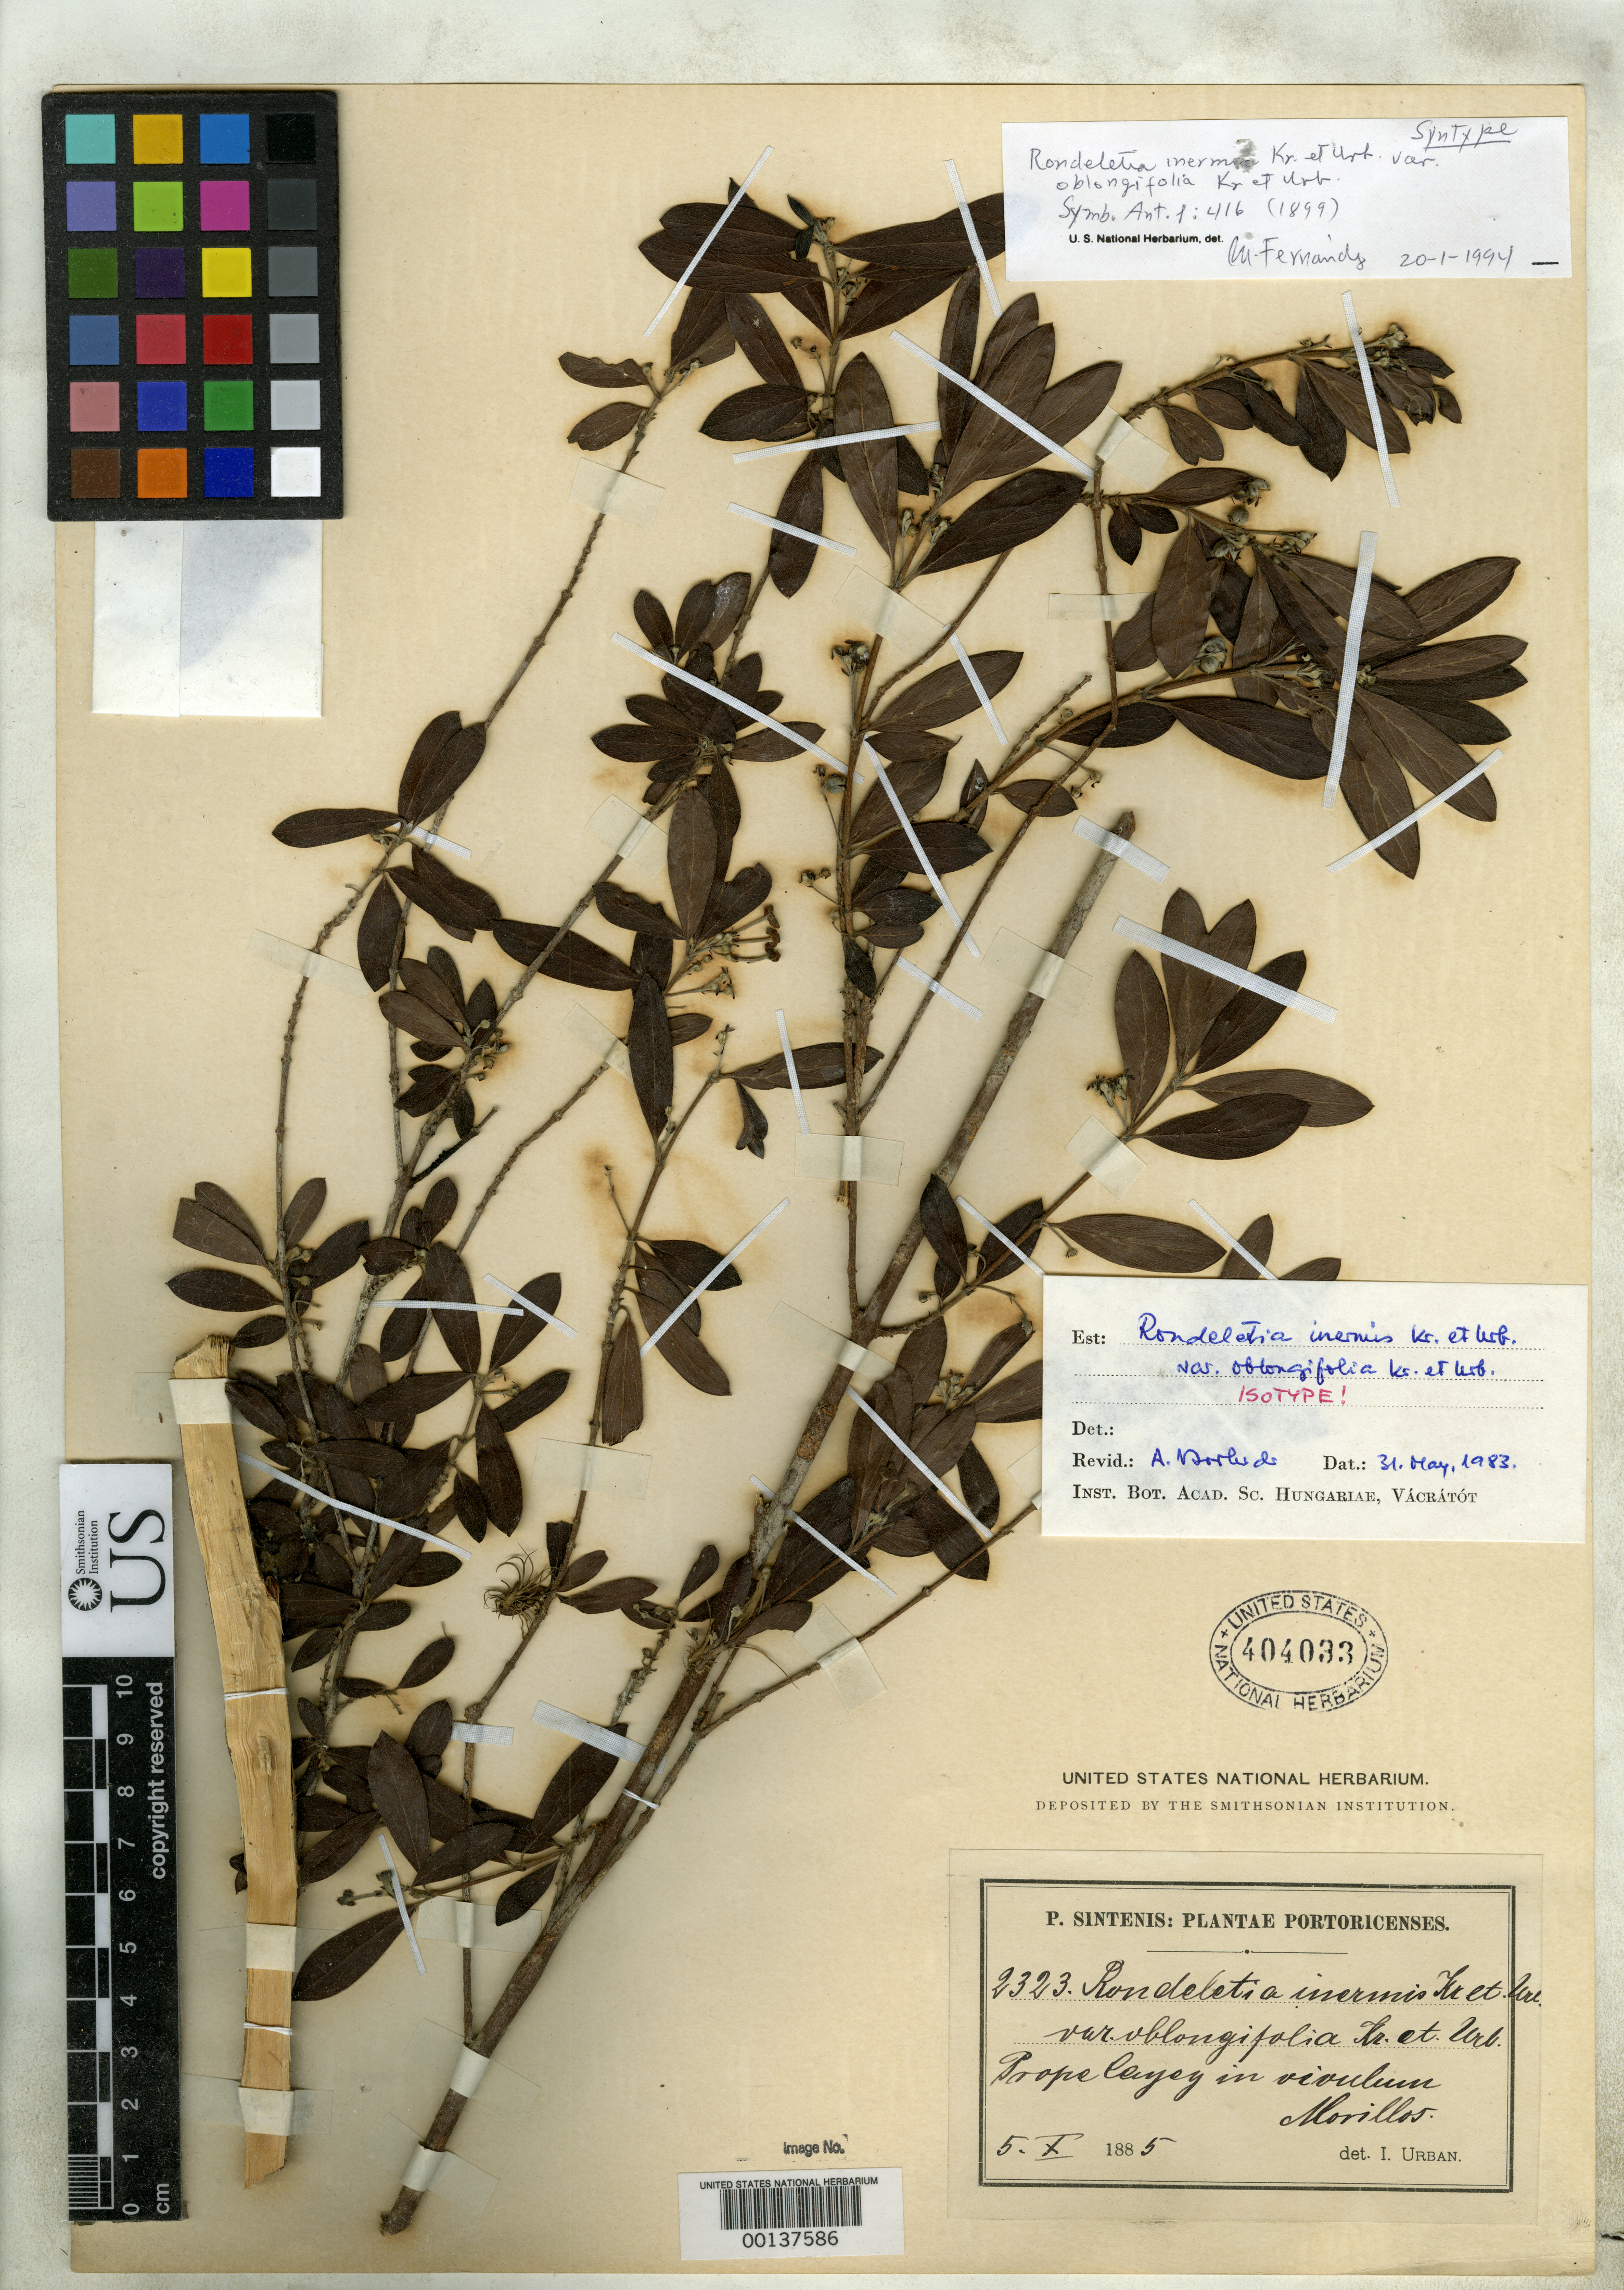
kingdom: Plantae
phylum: Tracheophyta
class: Magnoliopsida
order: Gentianales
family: Rubiaceae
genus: Rondeletia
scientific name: Rondeletia inermis var. oblongifolia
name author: Krug & Urb.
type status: Syntype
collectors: P. Sintenis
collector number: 2323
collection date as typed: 05 Oct 1885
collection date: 1885-10-05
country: Puerto Rico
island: Greater Antilles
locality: Cayey ad rivulum Morillos.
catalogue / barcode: US 404033